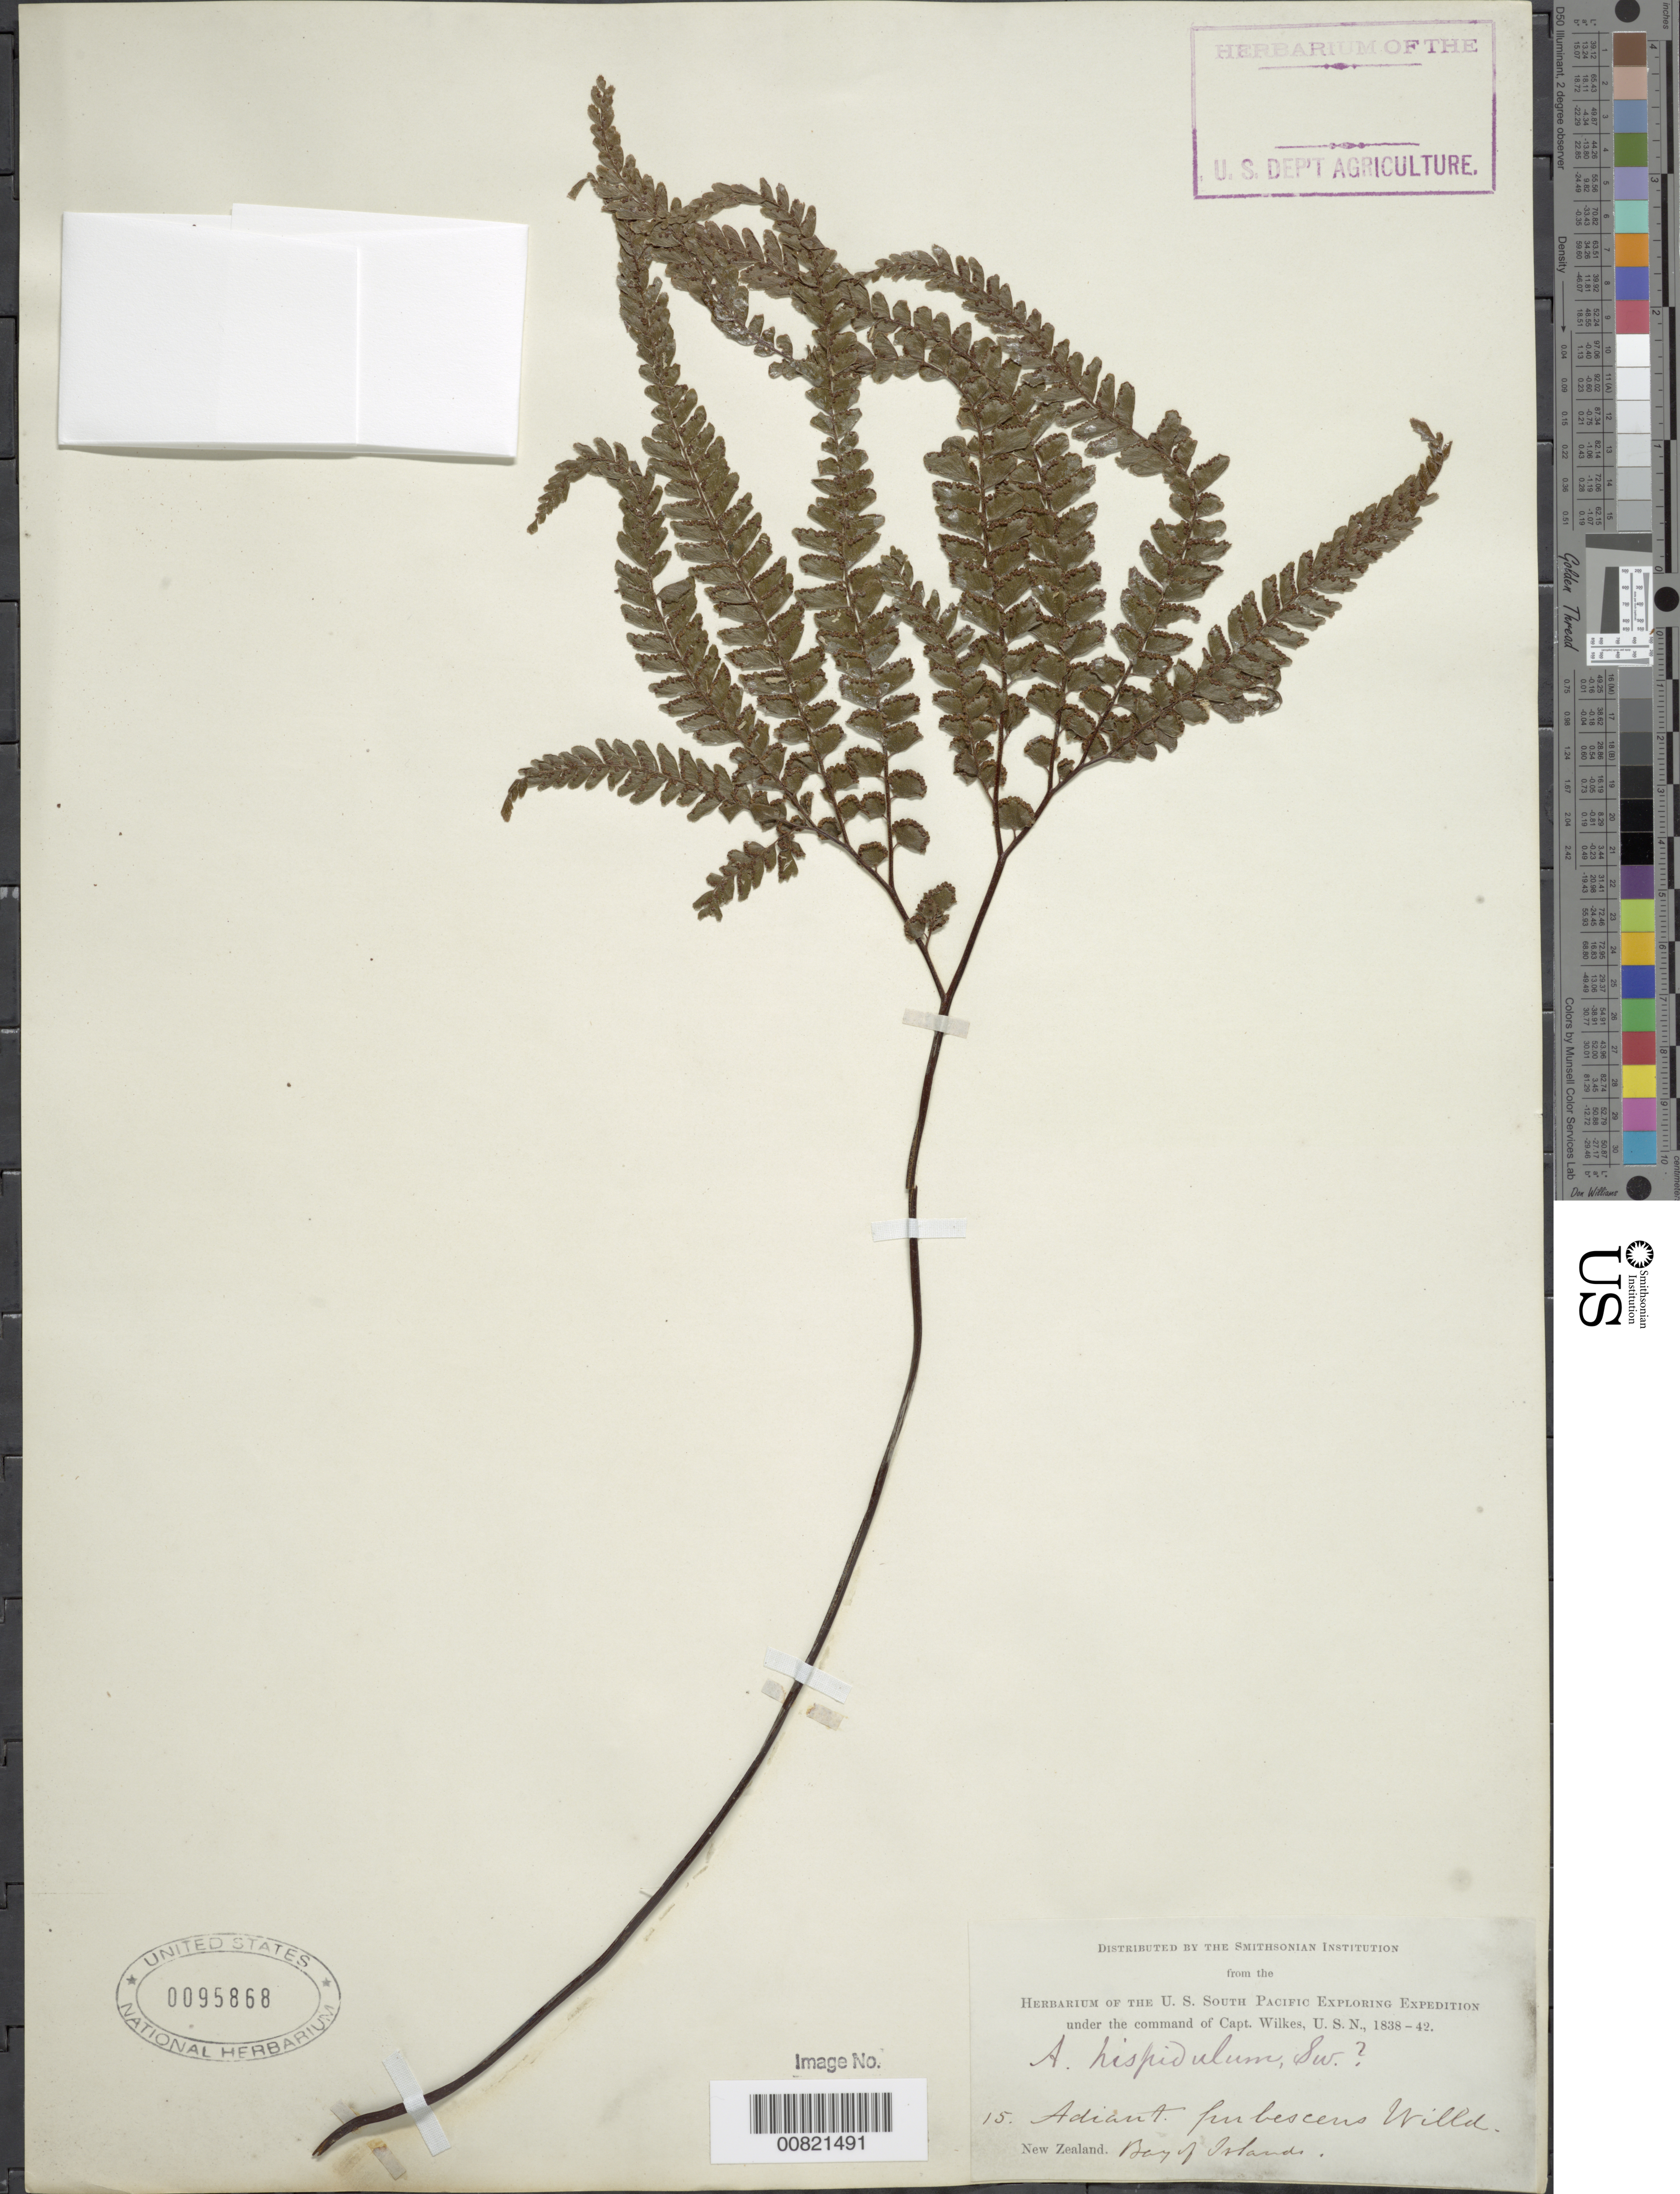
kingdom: Plantae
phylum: Tracheophyta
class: Polypodiopsida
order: Polypodiales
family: Pteridaceae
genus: Adiantum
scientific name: Adiantum hispidulum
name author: Sw.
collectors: Wilkes Explor. Exped.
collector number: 15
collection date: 1838/1842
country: New Zealand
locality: Bay of Islands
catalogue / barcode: US 95868